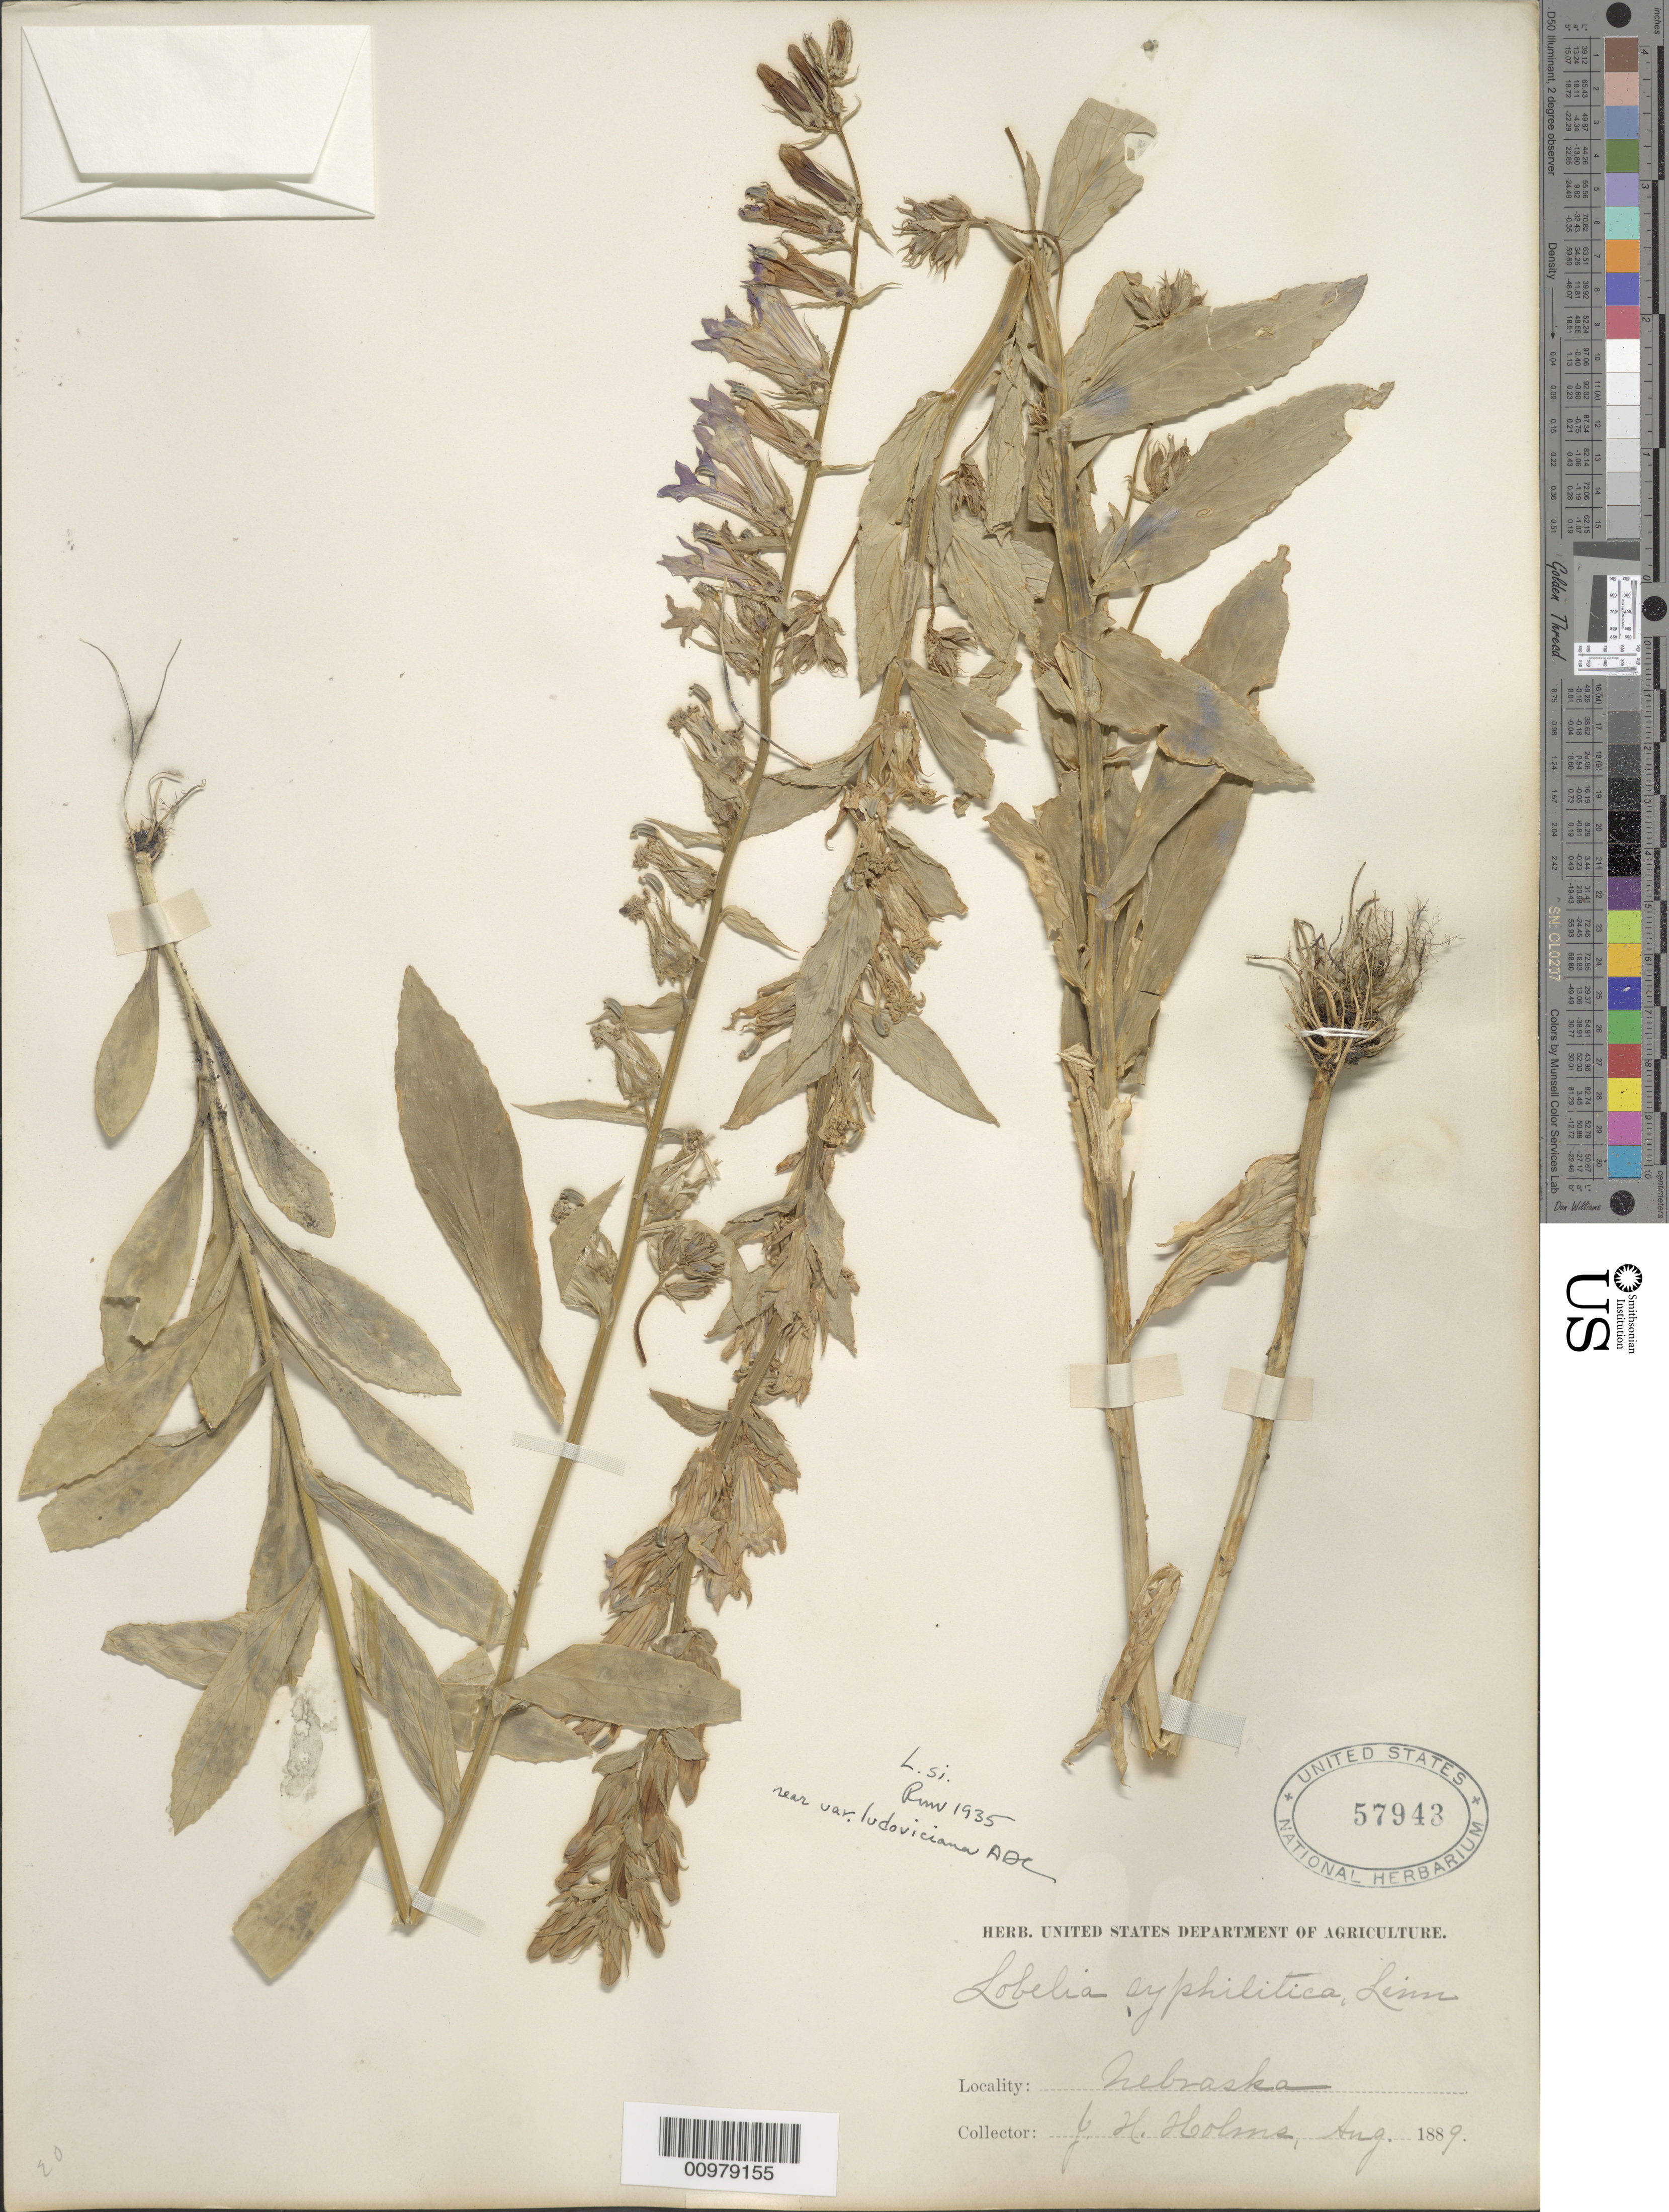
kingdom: Plantae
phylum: Tracheophyta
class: Magnoliopsida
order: Asterales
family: Campanulaceae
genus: Lobelia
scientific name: Lobelia siphilitica var. ludoviciana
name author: A. DC.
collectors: J. H. Holms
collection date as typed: Aug. 1889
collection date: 1889-08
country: United States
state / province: Nebraska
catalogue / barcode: US 57943